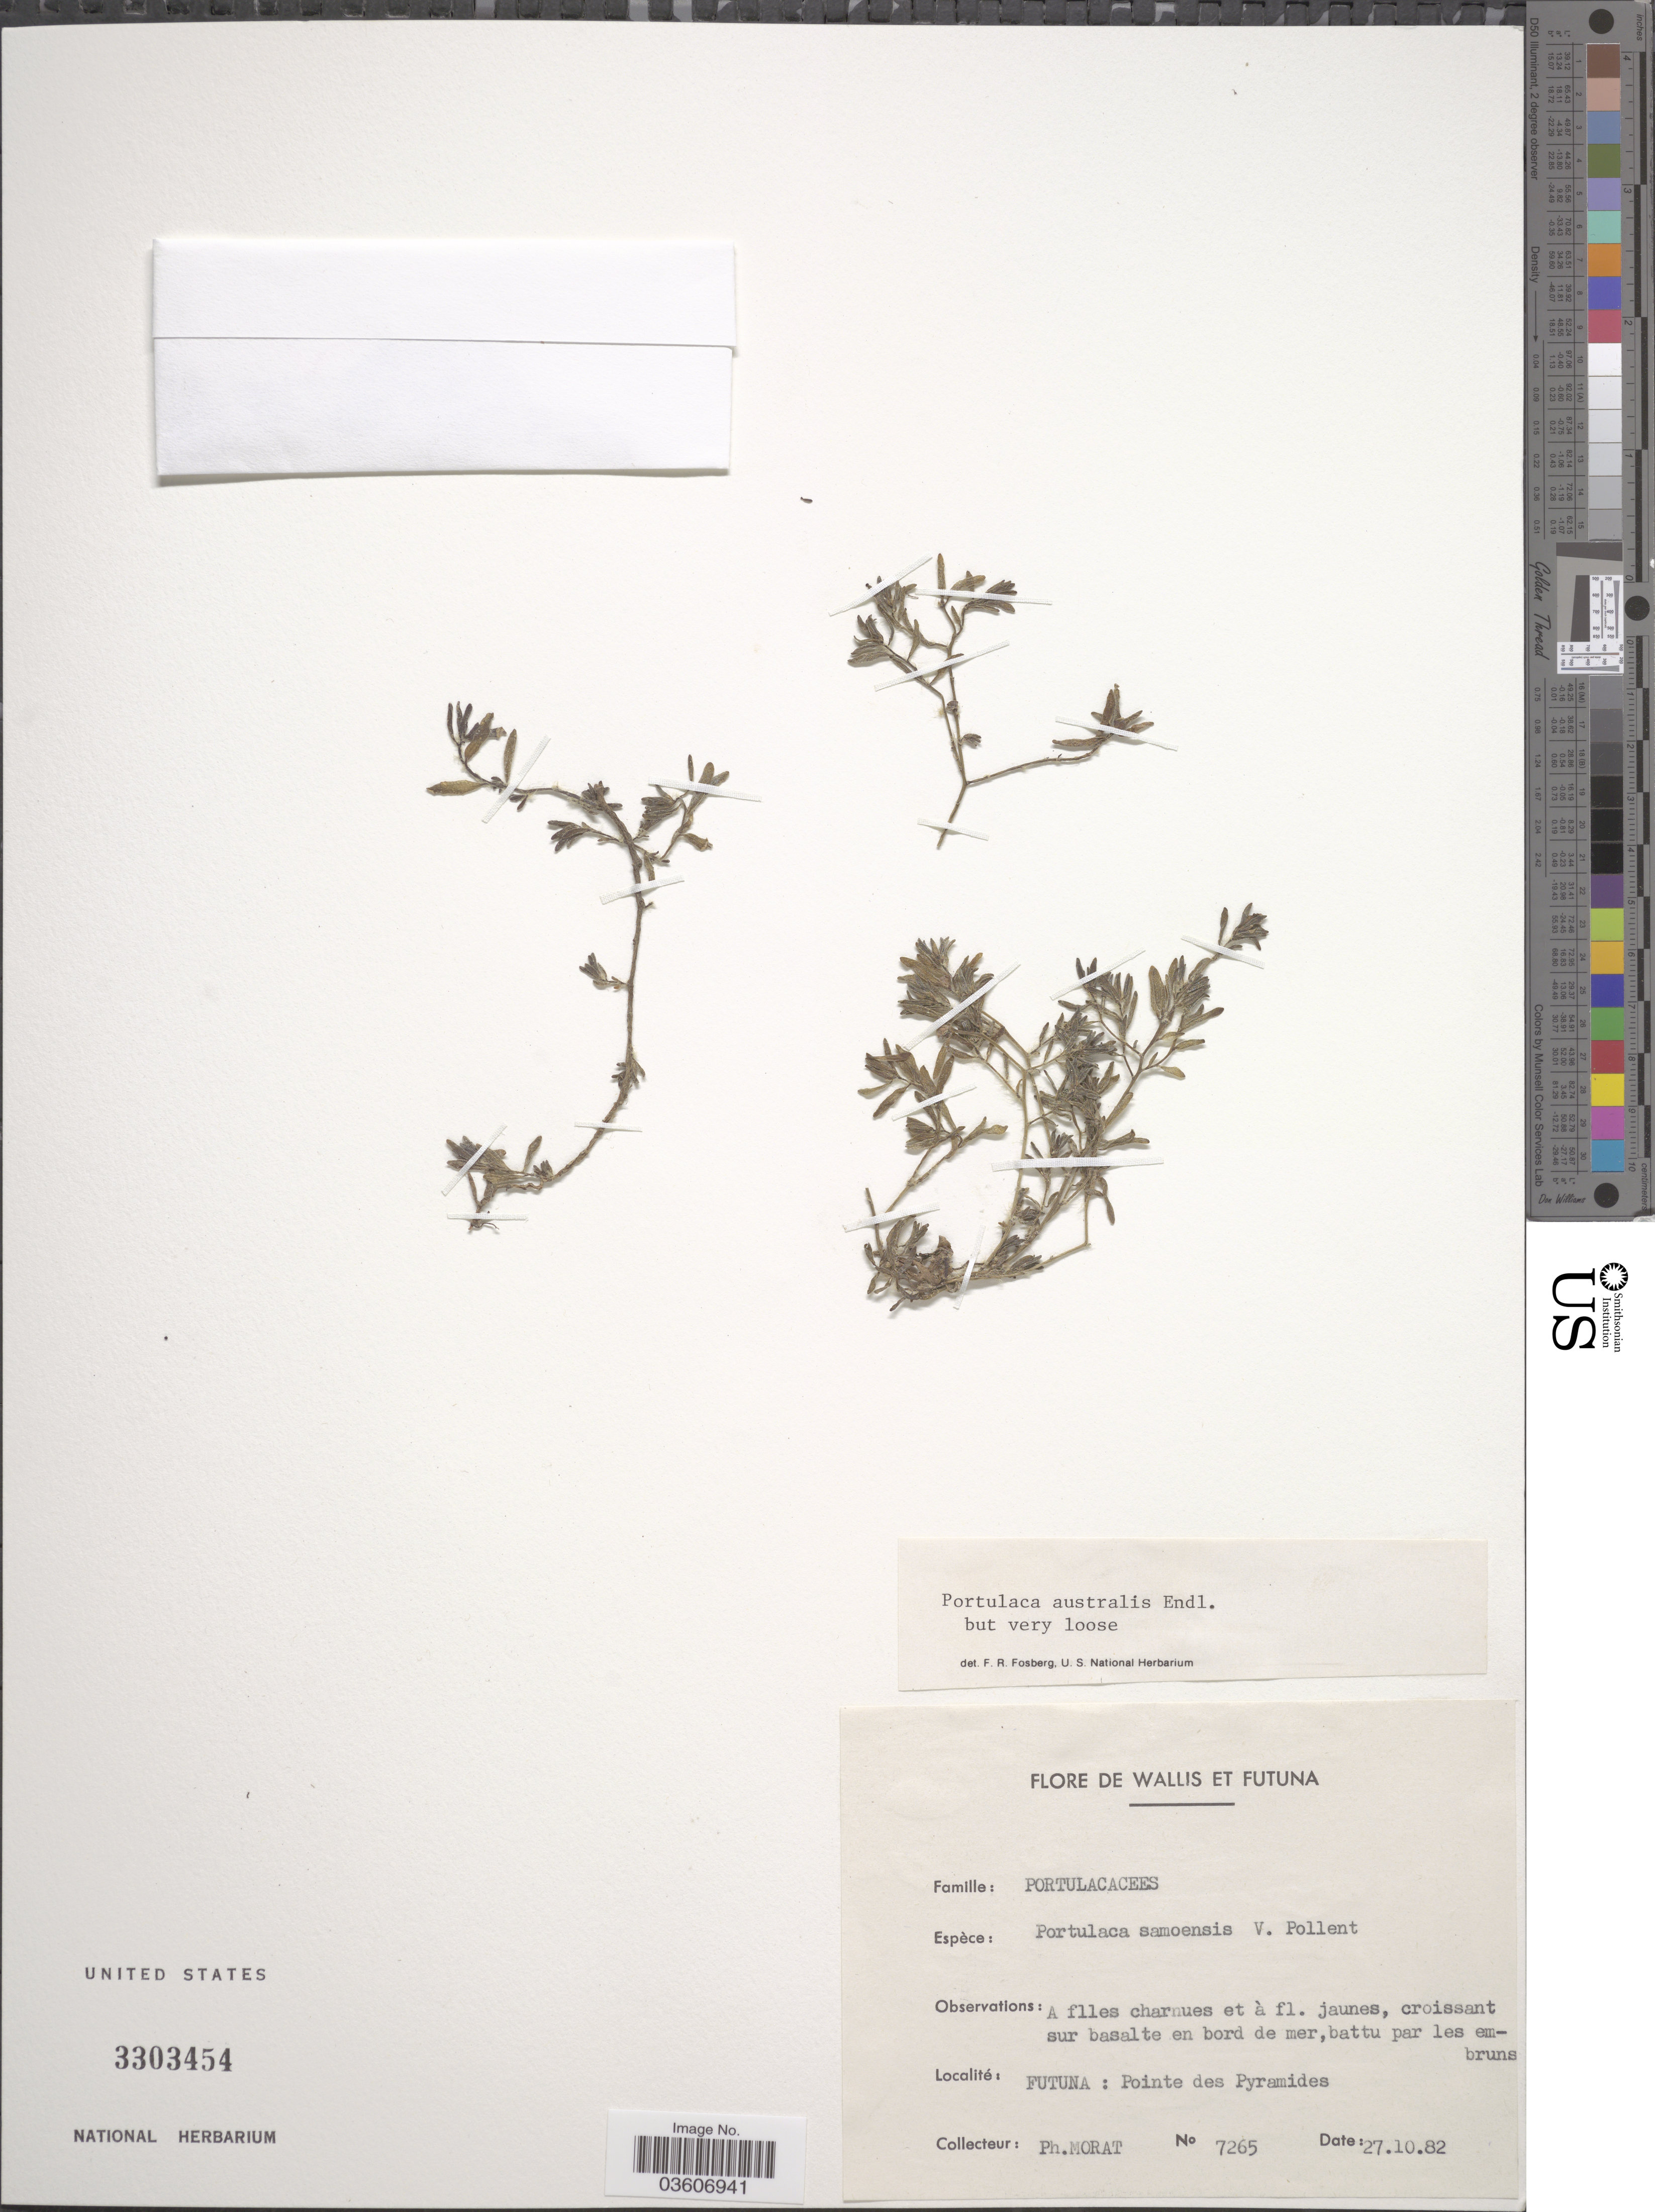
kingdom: Plantae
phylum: Tracheophyta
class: Magnoliopsida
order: Caryophyllales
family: Portulacaceae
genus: Portulaca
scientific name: Portulaca australis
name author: Endl.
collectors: P. Morat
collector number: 7265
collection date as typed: Transcribed d/m/y: 27/10/82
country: Wallis and Futuna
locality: Futuna: Pointe des Pyramides.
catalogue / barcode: US 3303454